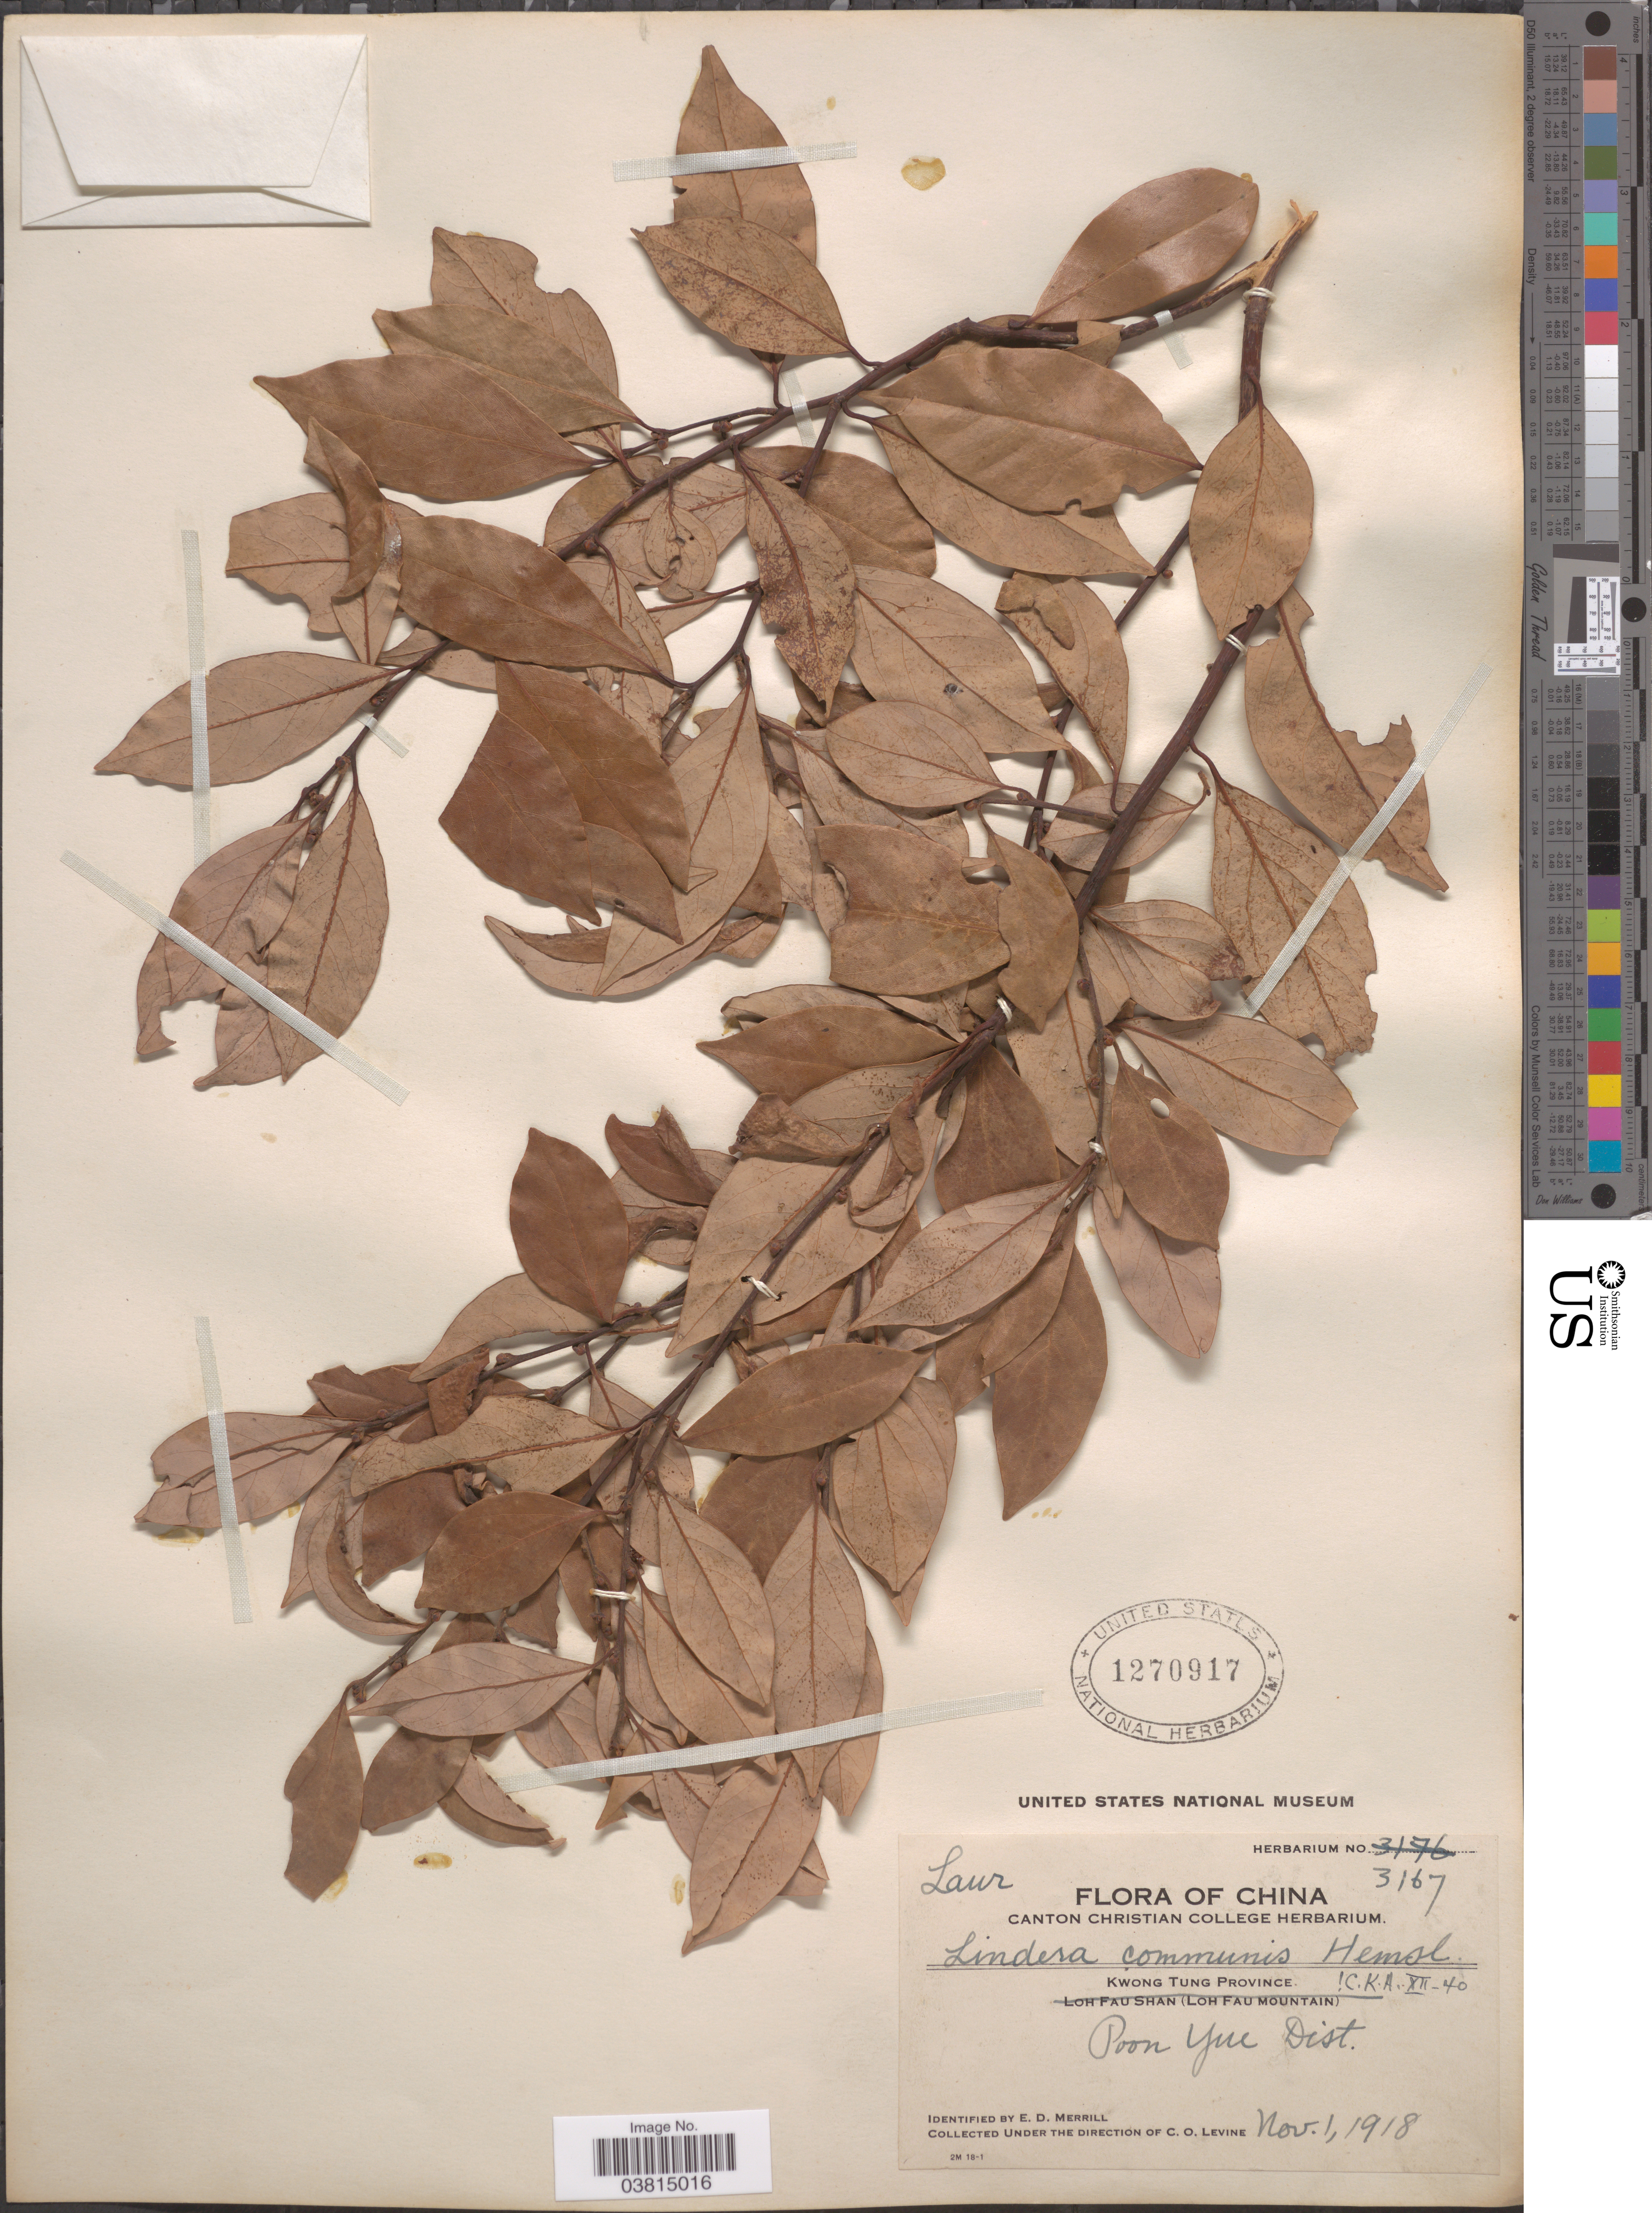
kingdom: Plantae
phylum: Tracheophyta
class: Magnoliopsida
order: Laurales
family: Lauraceae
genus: Lindera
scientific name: Lindera communis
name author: Hemsl.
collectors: C. O. Levine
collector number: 3167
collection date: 1918-11-01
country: China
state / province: Guangdong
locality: Kwong Tung Province. Poon Yue Dist.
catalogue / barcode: US 1270917